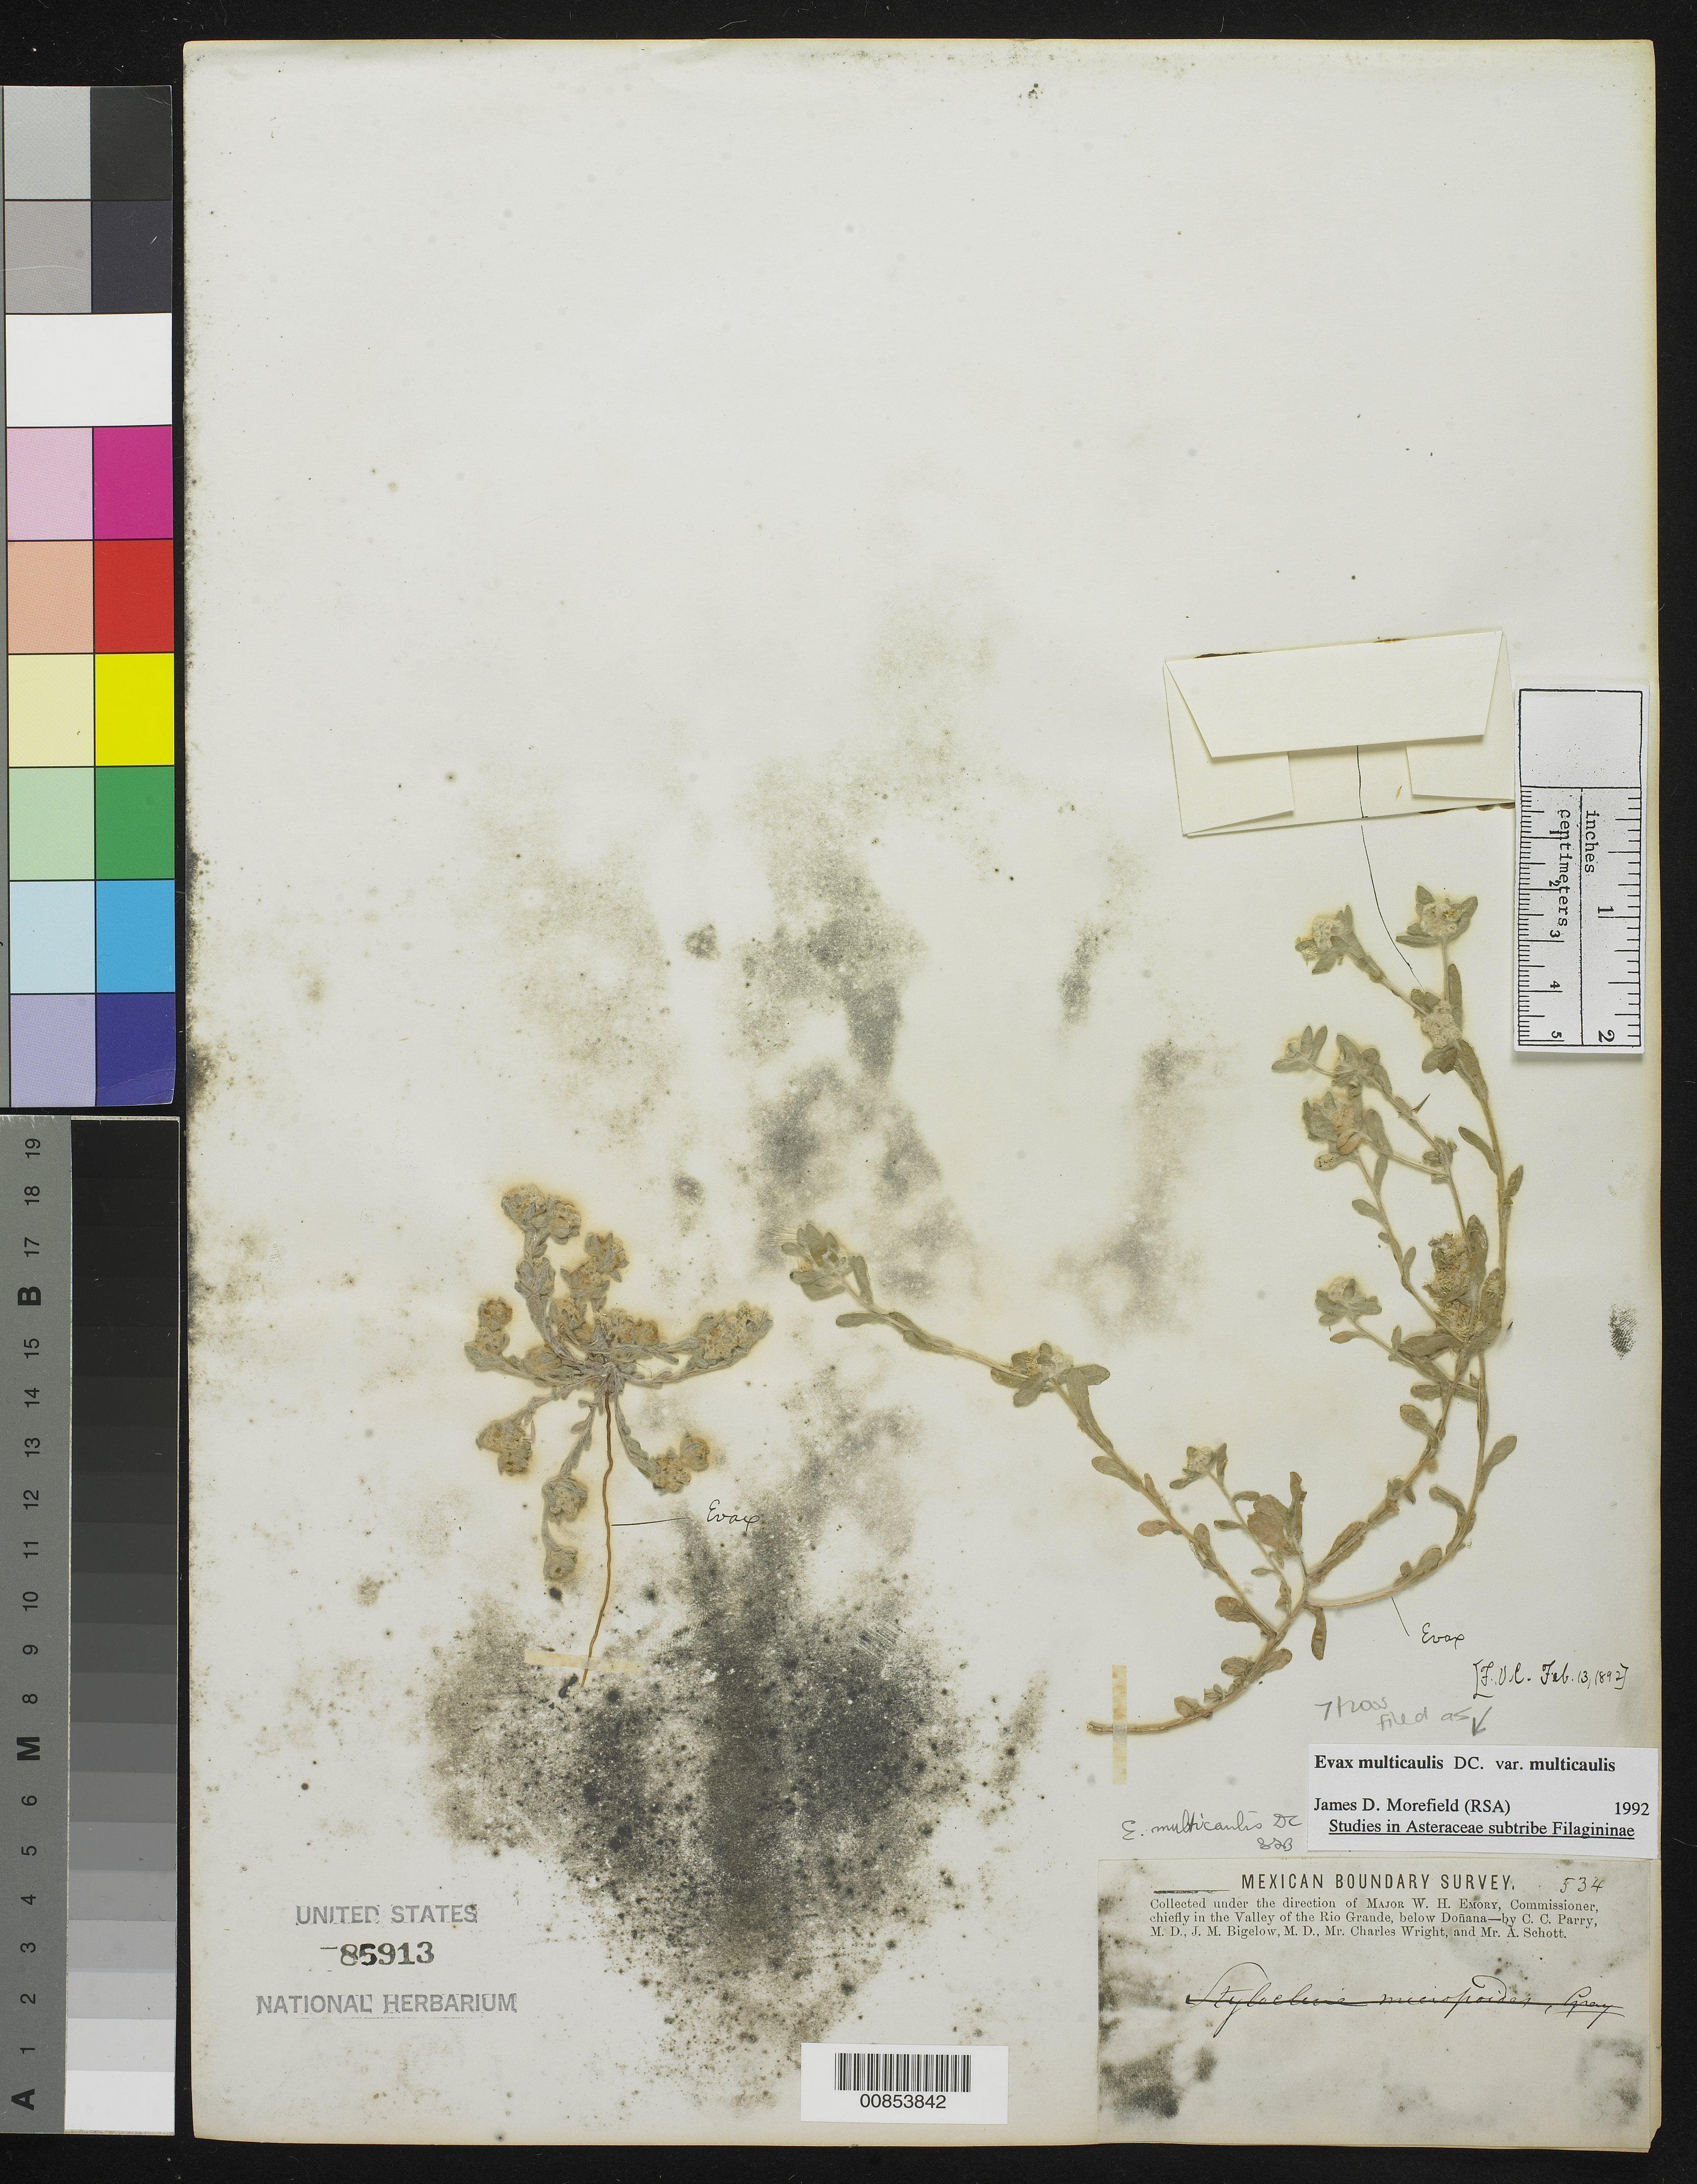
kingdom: Plantae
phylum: Tracheophyta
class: Magnoliopsida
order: Asterales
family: Asteraceae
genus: Evax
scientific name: Evax multicaulis var. multicaulis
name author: DC.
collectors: C. C. Parry, J. M. Bigelow, C. Wright & A. C. V. Schott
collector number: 534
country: United States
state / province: New Mexico / Texas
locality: Valley of the Rio Grande, below Doñana.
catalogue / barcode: US 85913